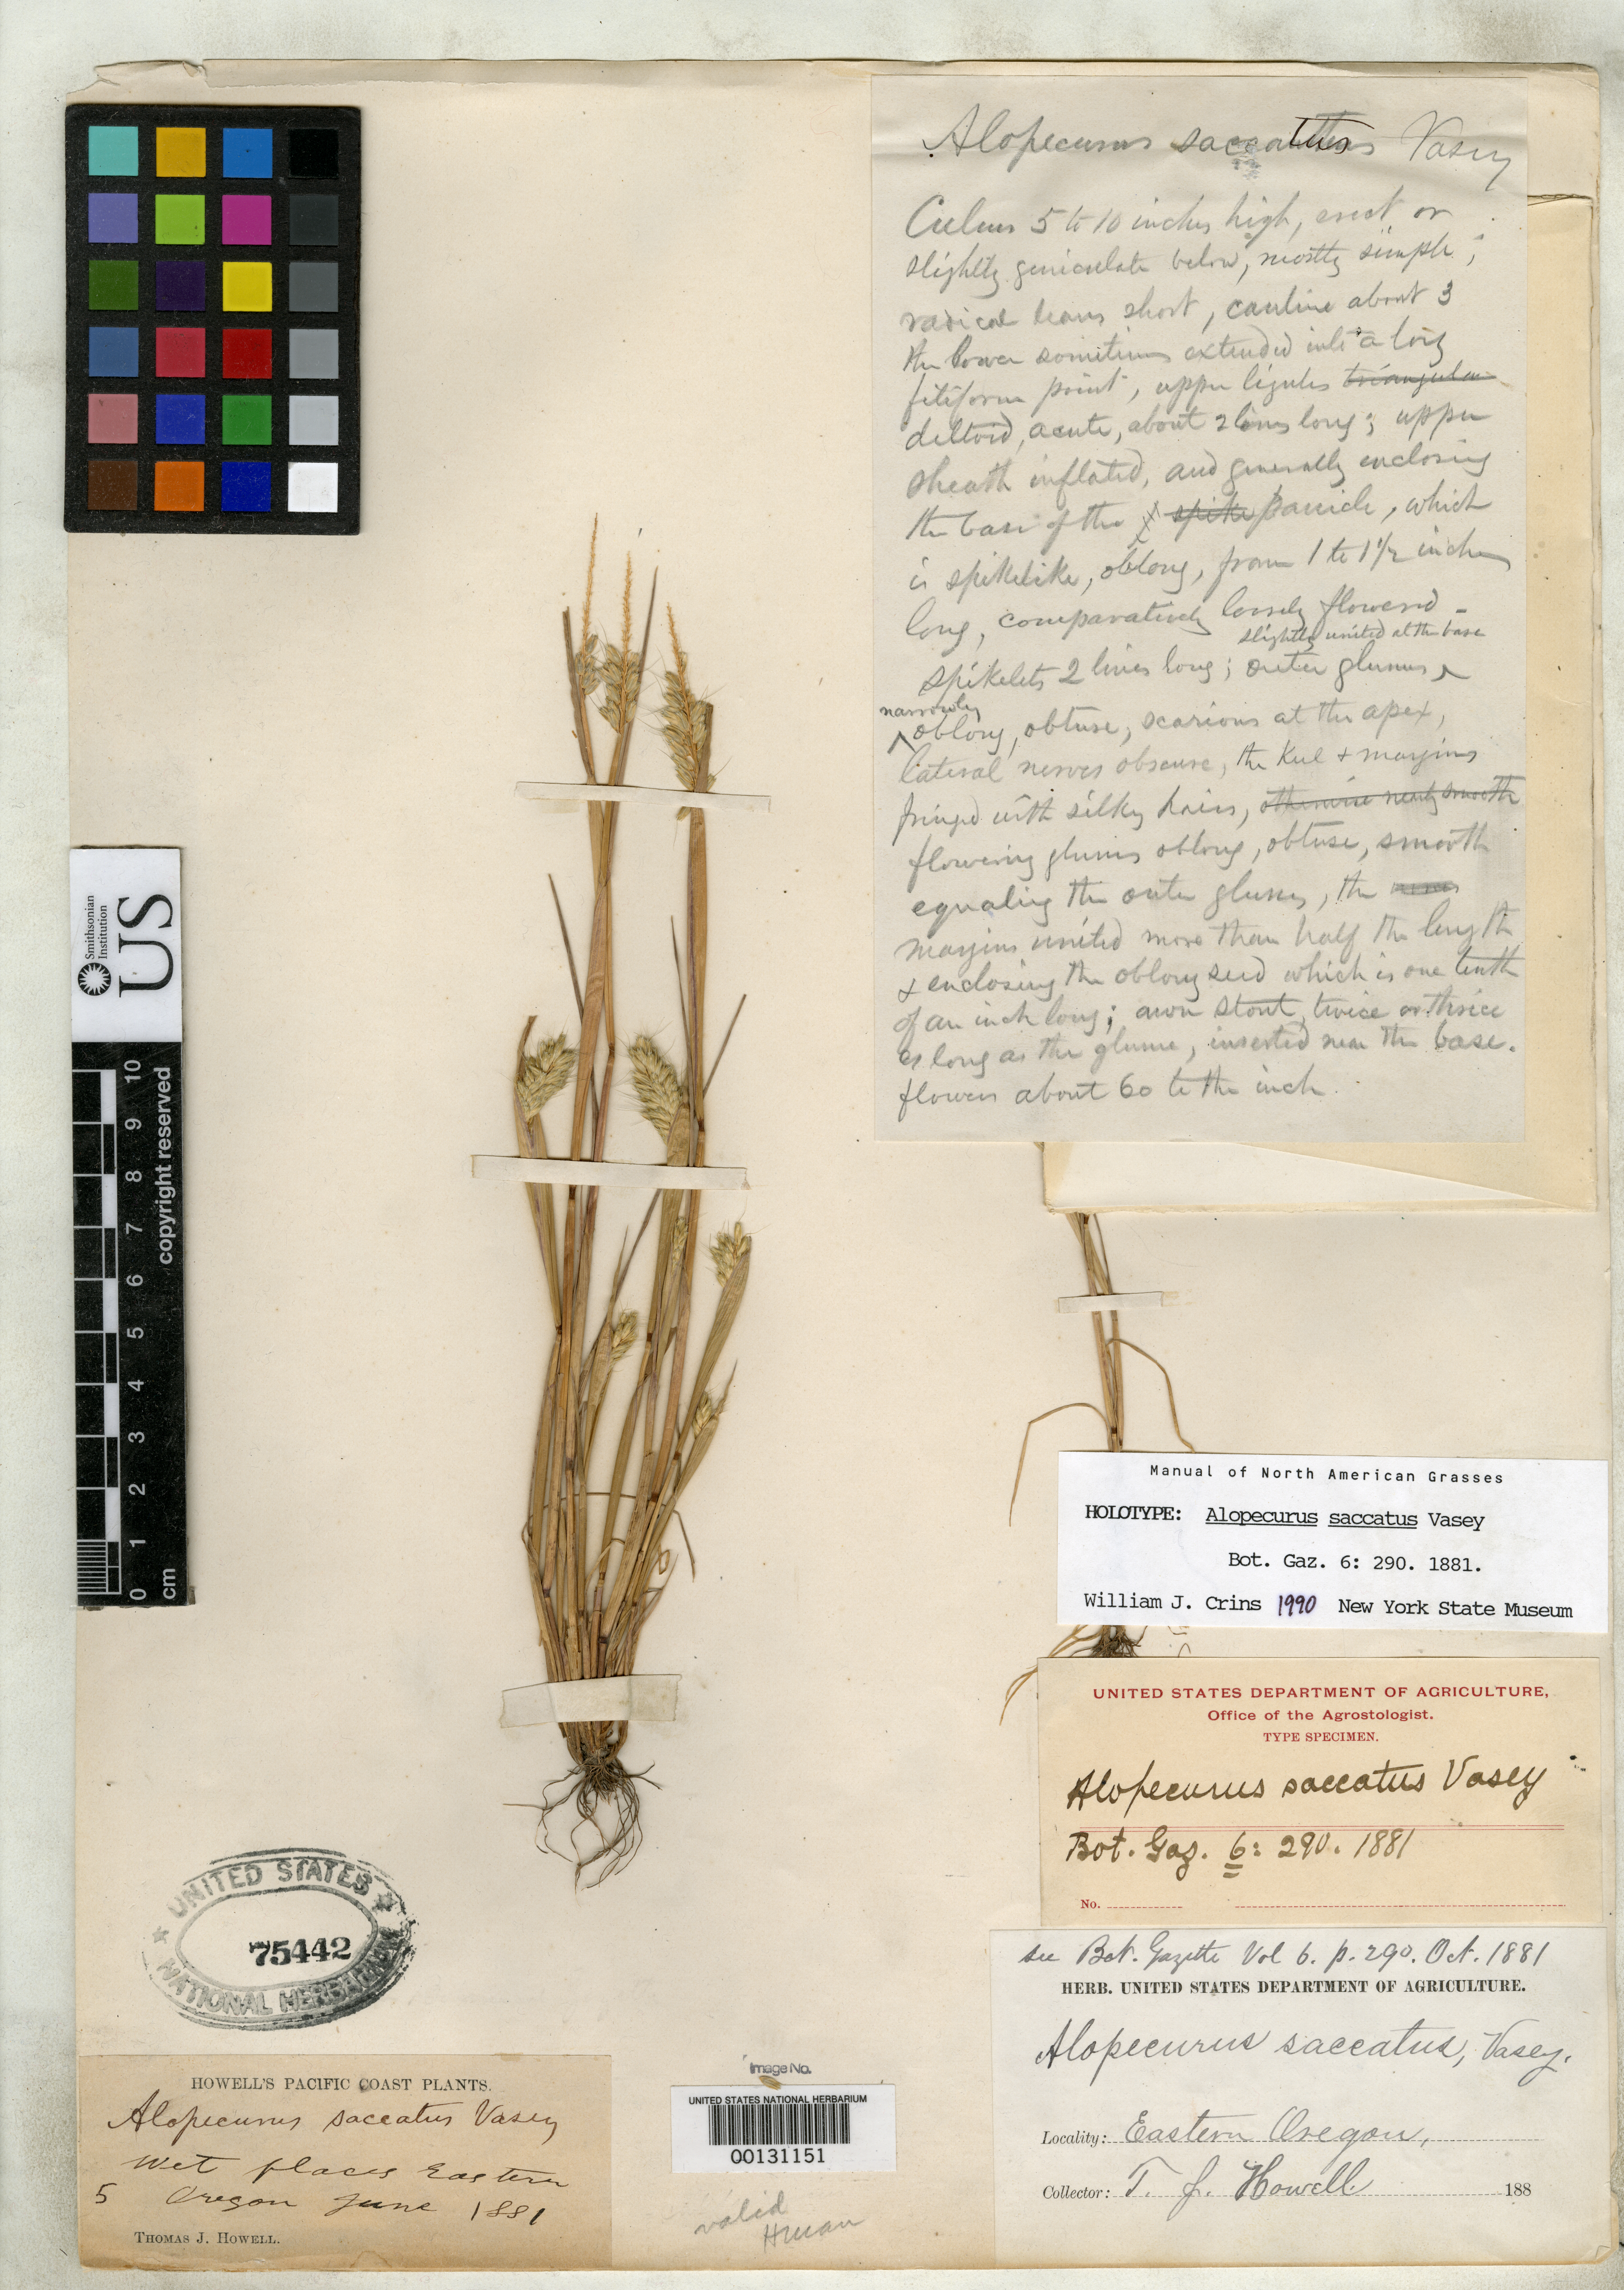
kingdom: Plantae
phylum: Tracheophyta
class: Liliopsida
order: Poales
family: Poaceae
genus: Alopecurus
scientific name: Alopecurus saccatus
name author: Vasey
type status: Holotype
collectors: T. J. Howell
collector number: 5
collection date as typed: Jun 1881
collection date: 1881-06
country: United States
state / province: Oregon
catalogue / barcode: US 75442